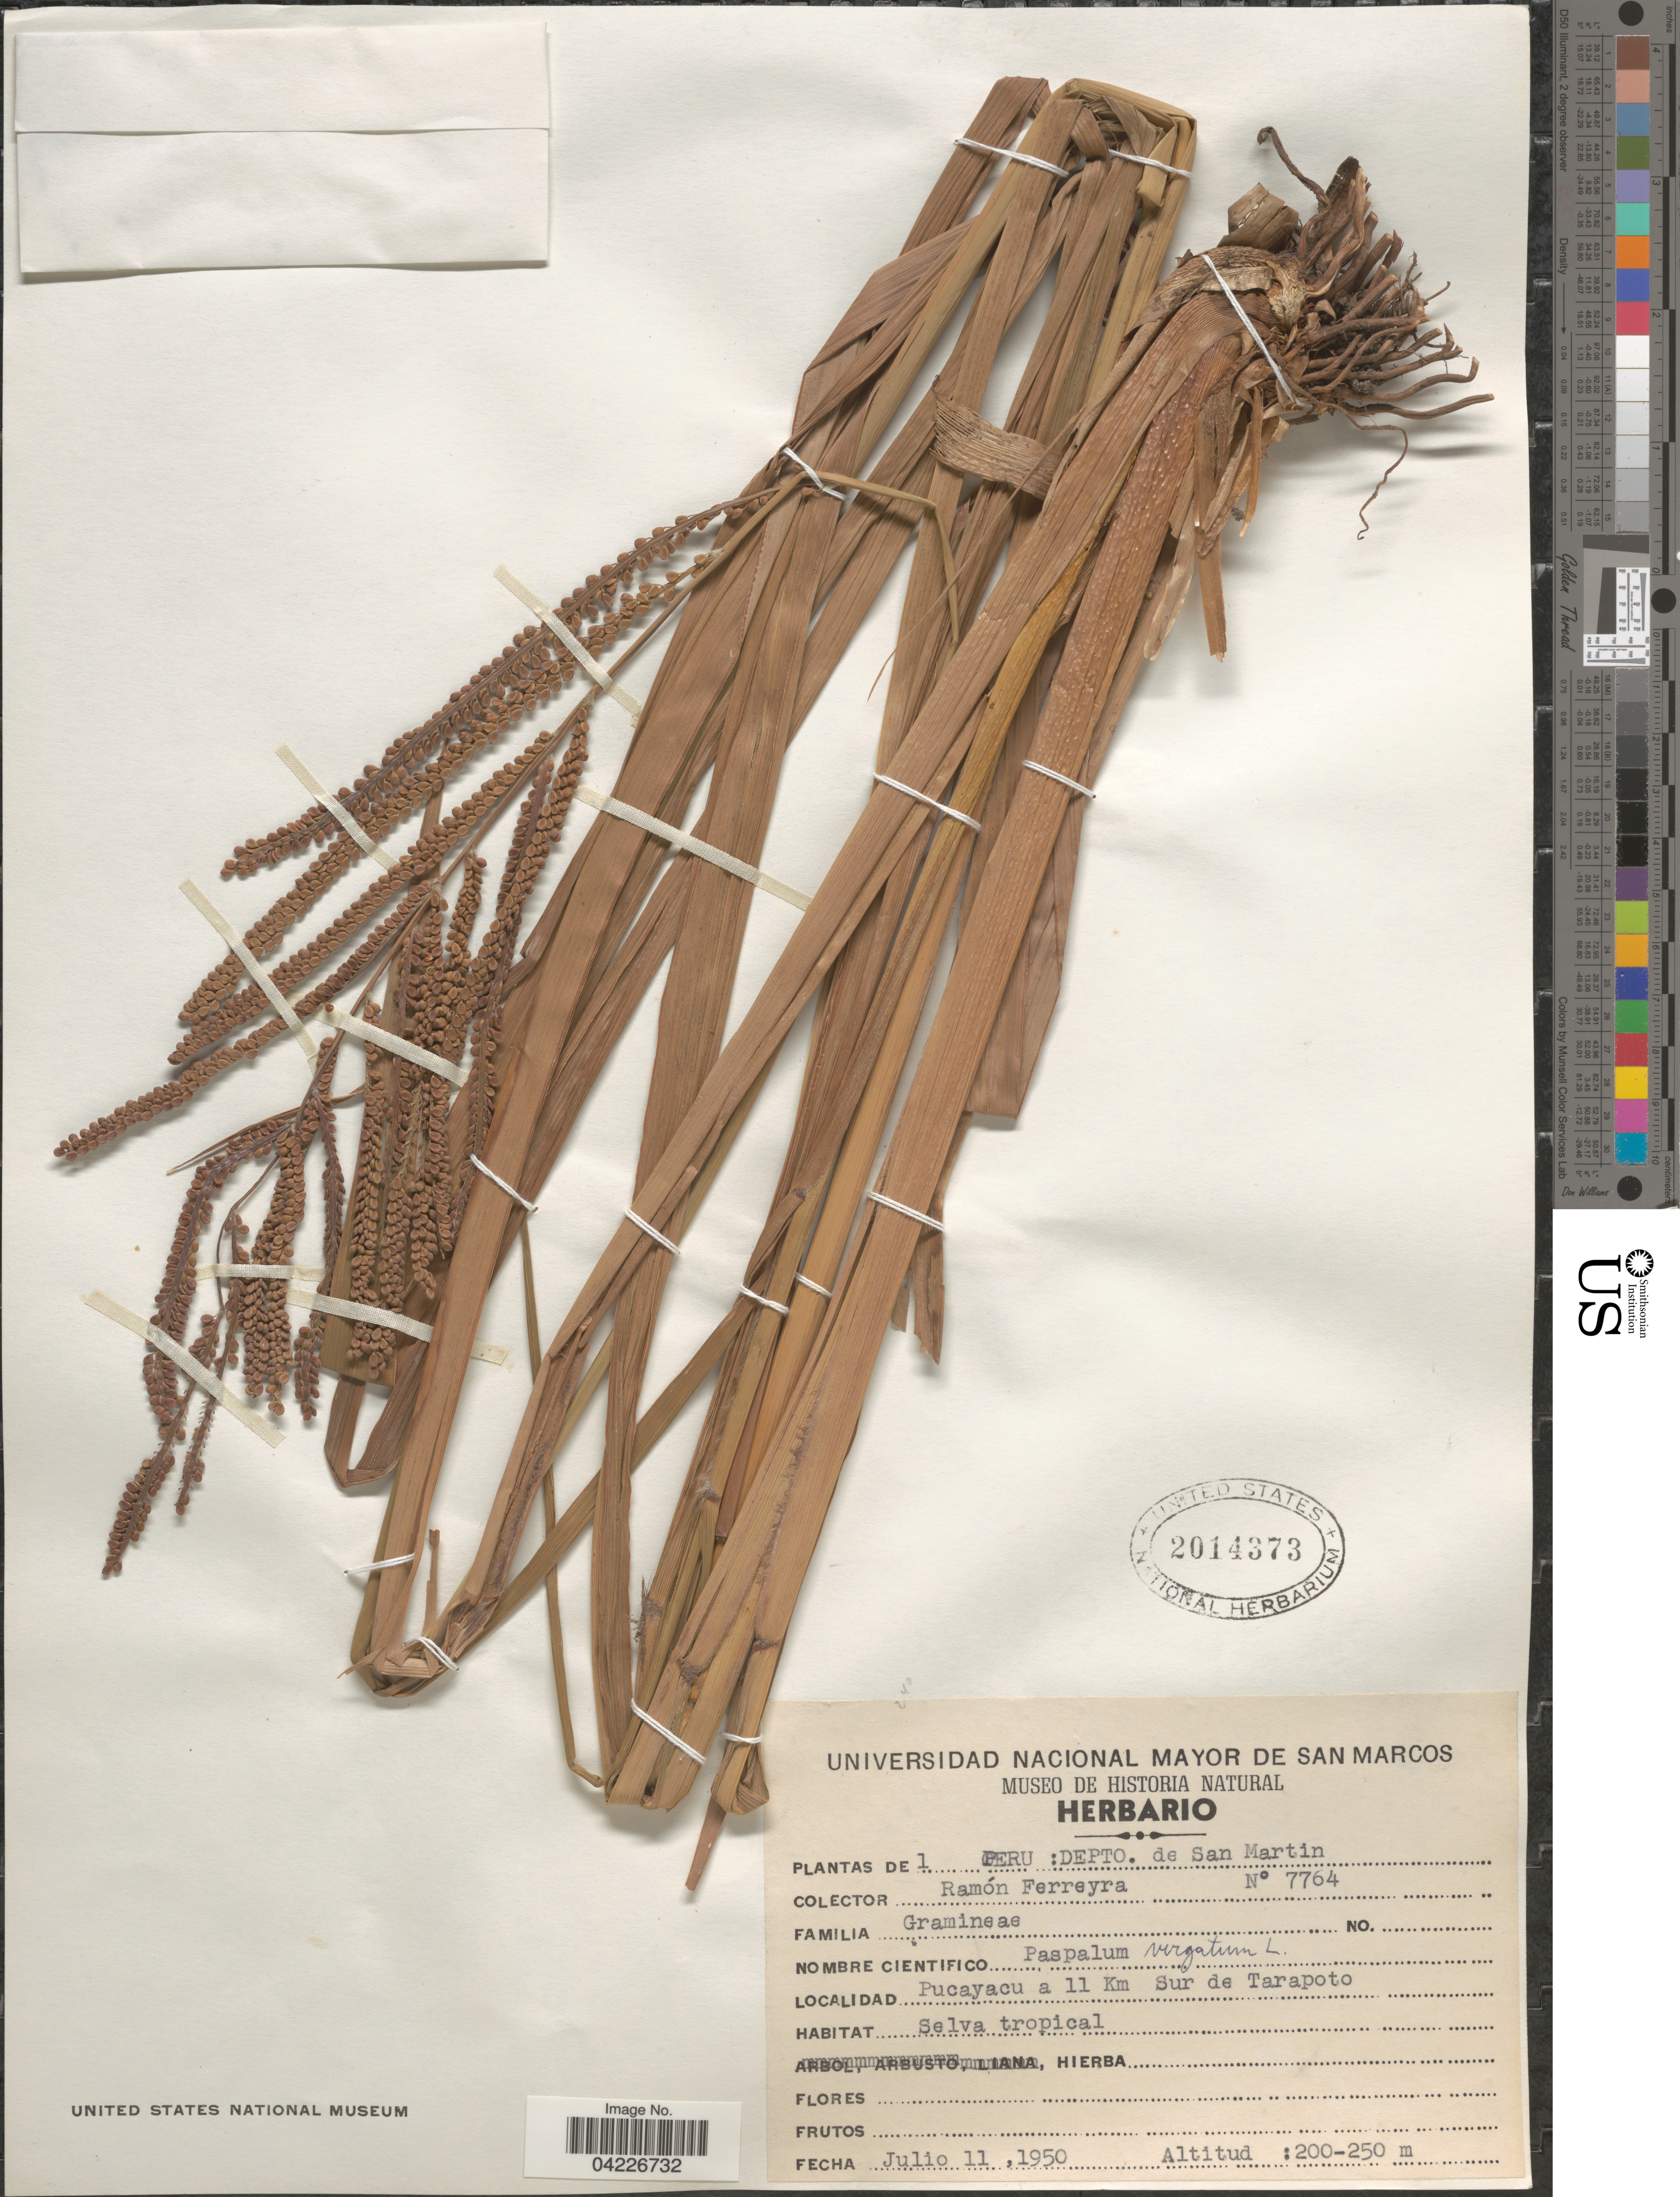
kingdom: Plantae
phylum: Tracheophyta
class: Liliopsida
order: Poales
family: Poaceae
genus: Paspalum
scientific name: Paspalum virgatum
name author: L.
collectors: R. A. Ferreyra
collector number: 7764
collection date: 1950-07-11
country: Peru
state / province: San Martín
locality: Depto. de San Martin. Pucayacu a 11 Km Sur de Tarapoto.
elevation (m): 200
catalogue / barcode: US 2014373